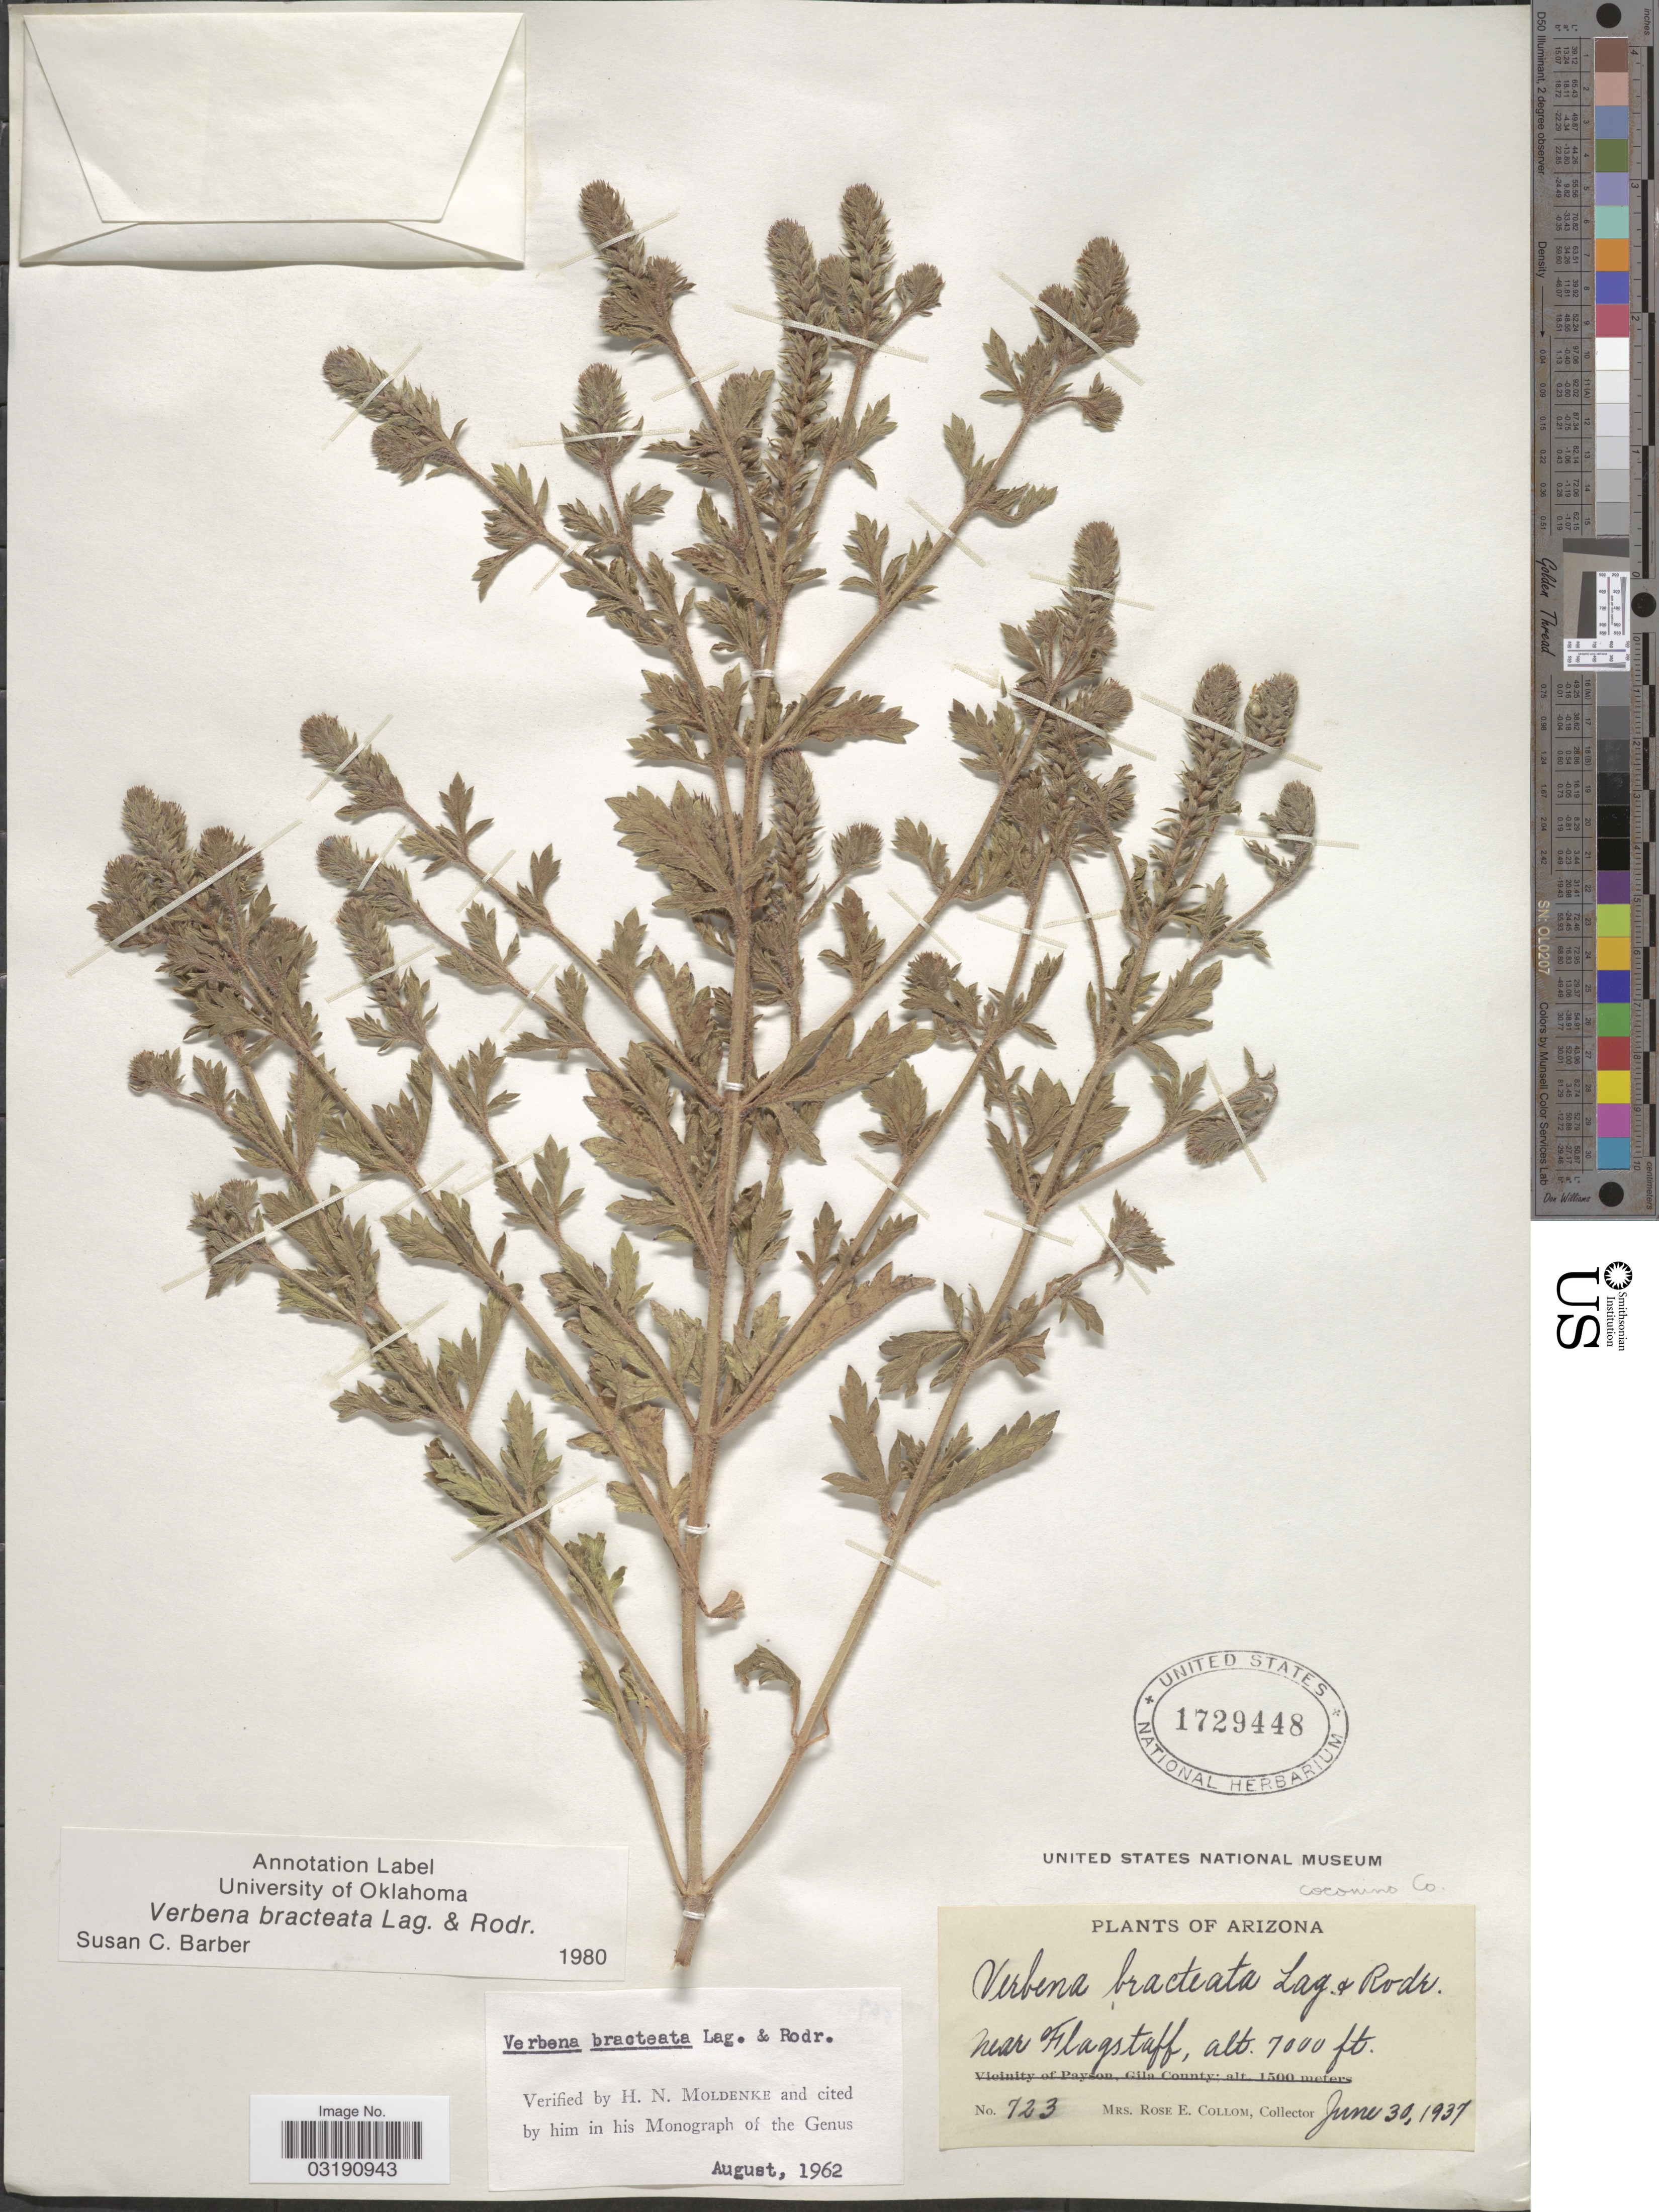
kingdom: Plantae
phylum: Tracheophyta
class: Magnoliopsida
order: Lamiales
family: Verbenaceae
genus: Verbena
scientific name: Verbena bracteata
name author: Cav. ex Lag. & Rodr.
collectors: R. E. Collom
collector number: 723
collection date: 1937-06-30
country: United States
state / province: Arizona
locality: Coconino. Near Flagstaff.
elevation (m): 2134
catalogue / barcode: US 1729448